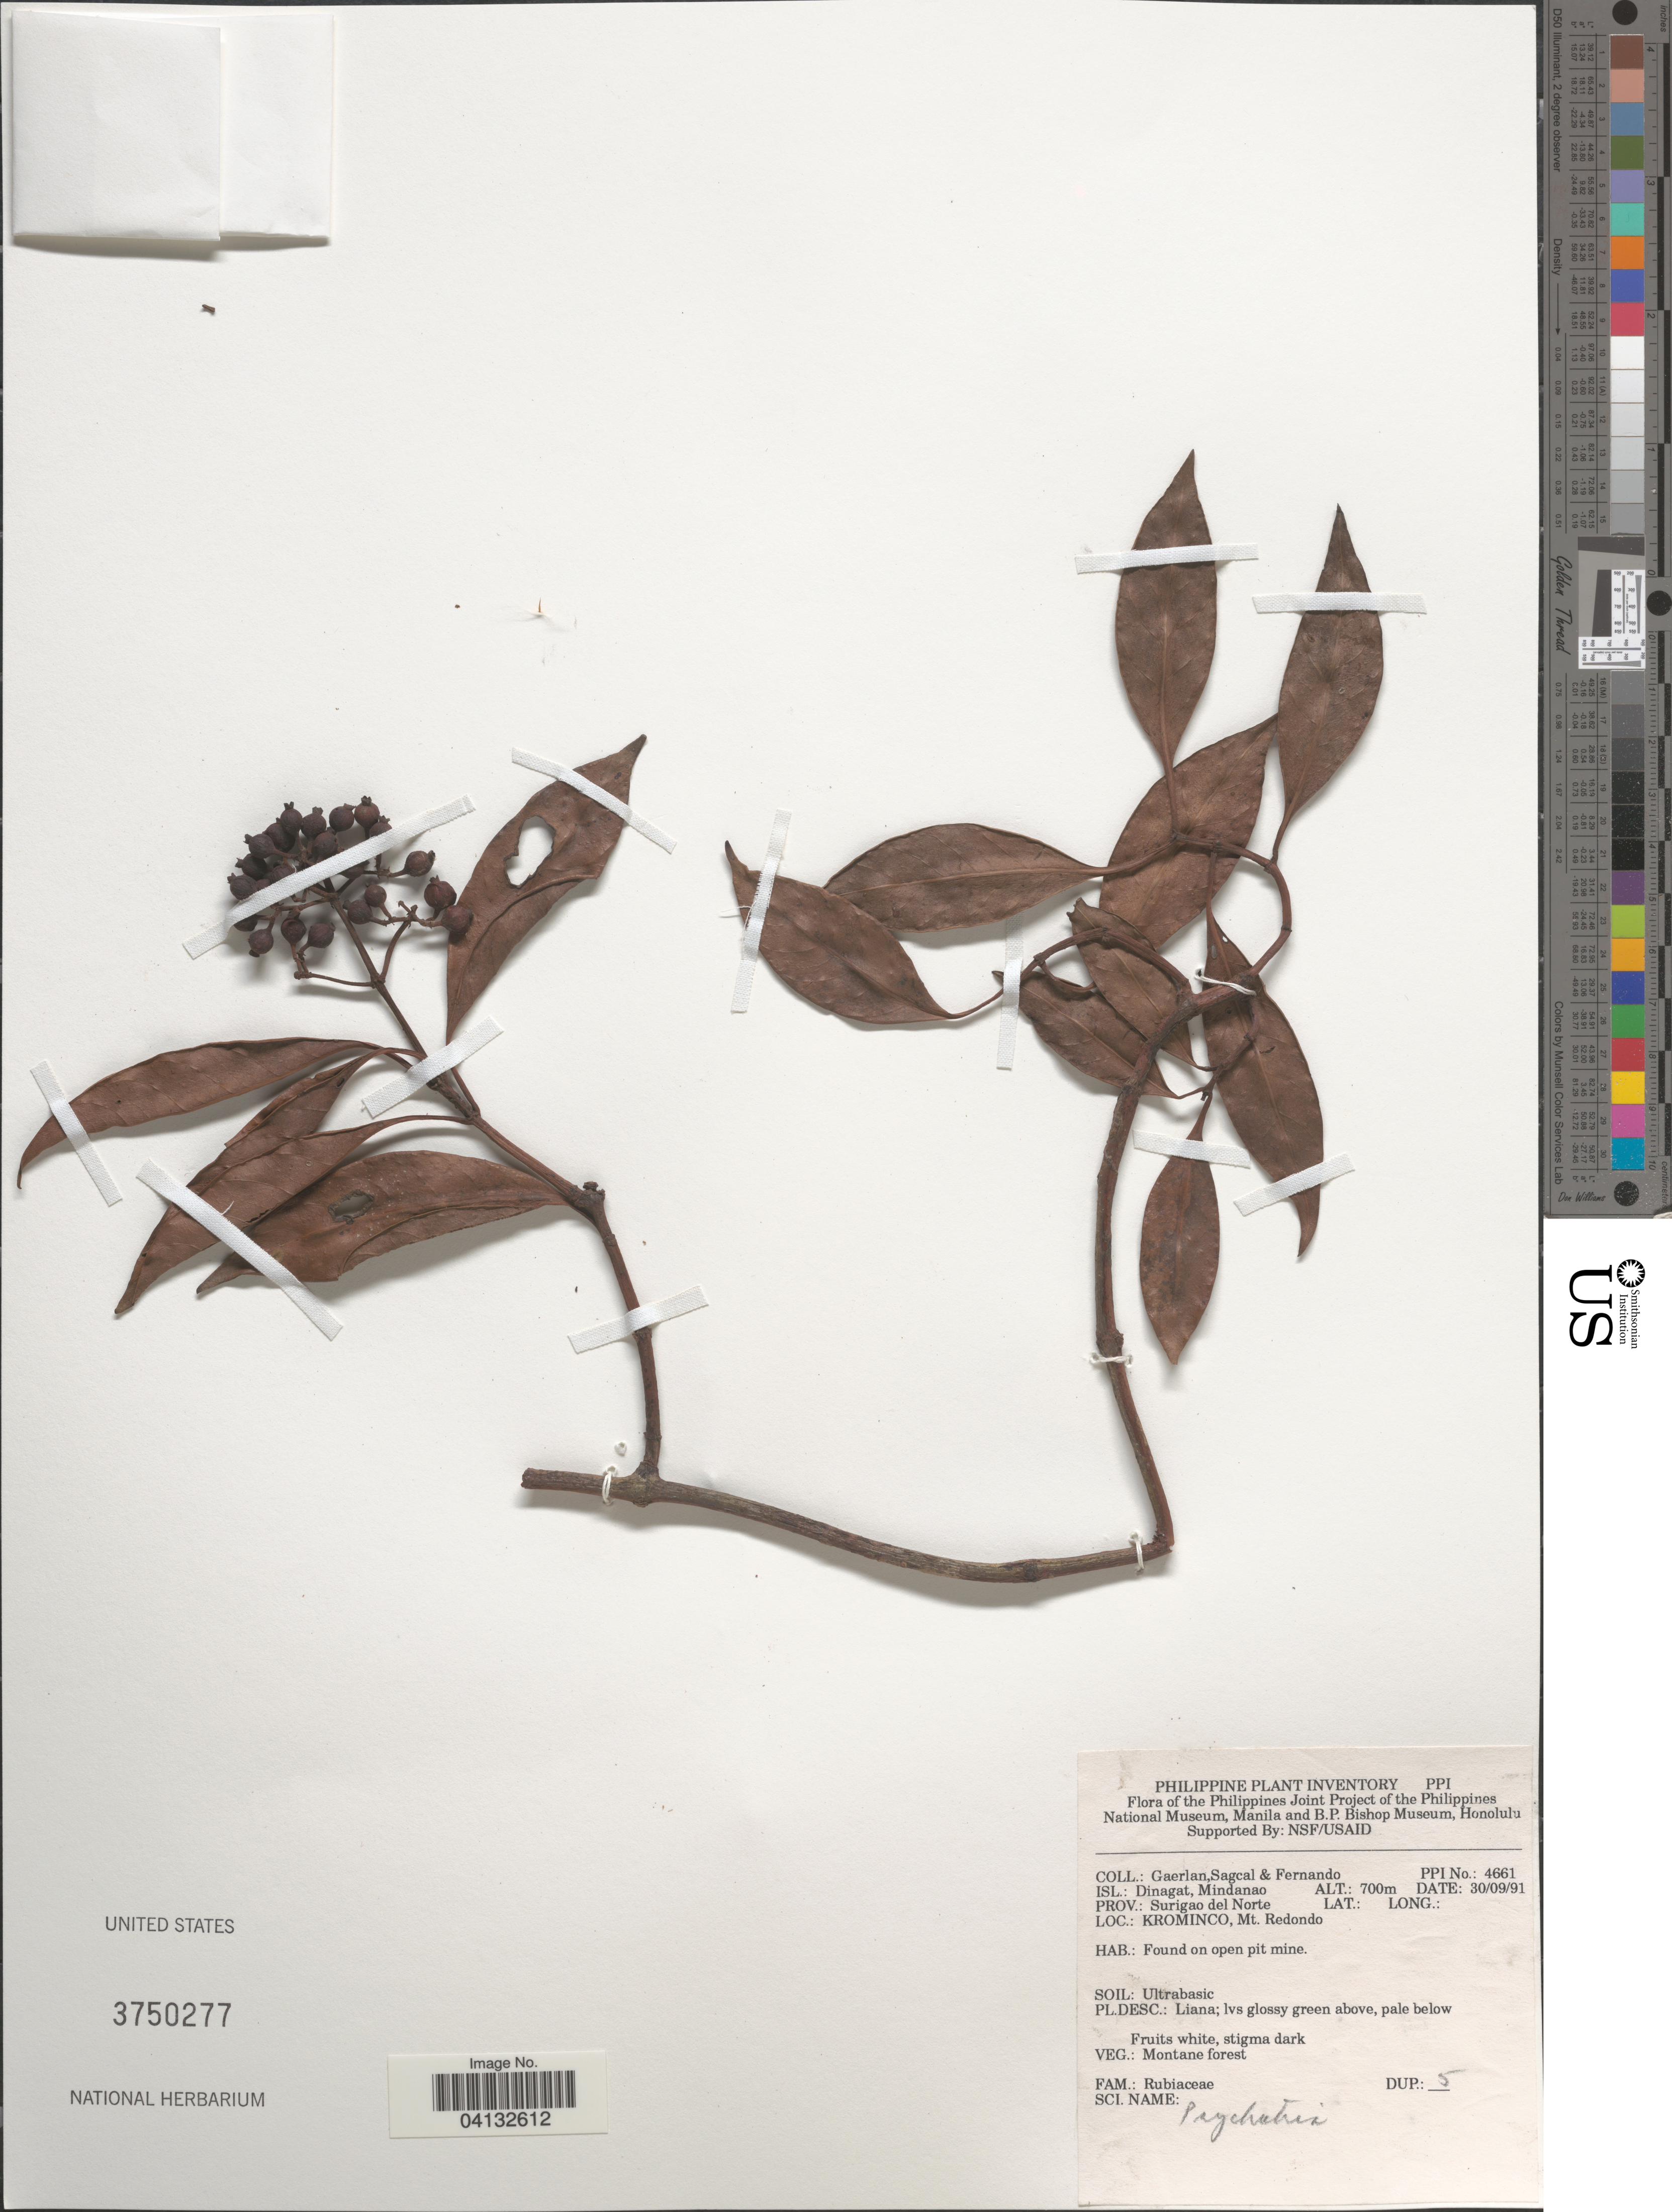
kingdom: Plantae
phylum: Tracheophyta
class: Magnoliopsida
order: Gentianales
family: Rubiaceae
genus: Psychotria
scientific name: Psychotria sp.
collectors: Gaerlan, E. Sagcal & -- Fernando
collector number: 4661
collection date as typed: Transcribed d/m/y: 30/9/91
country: Philippines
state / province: Caraga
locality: Isl.: Dinagat, Mindanao. Prov.: Surigao del Norte. KROMINCO, Mt. Redondo.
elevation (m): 700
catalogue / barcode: US 3750277